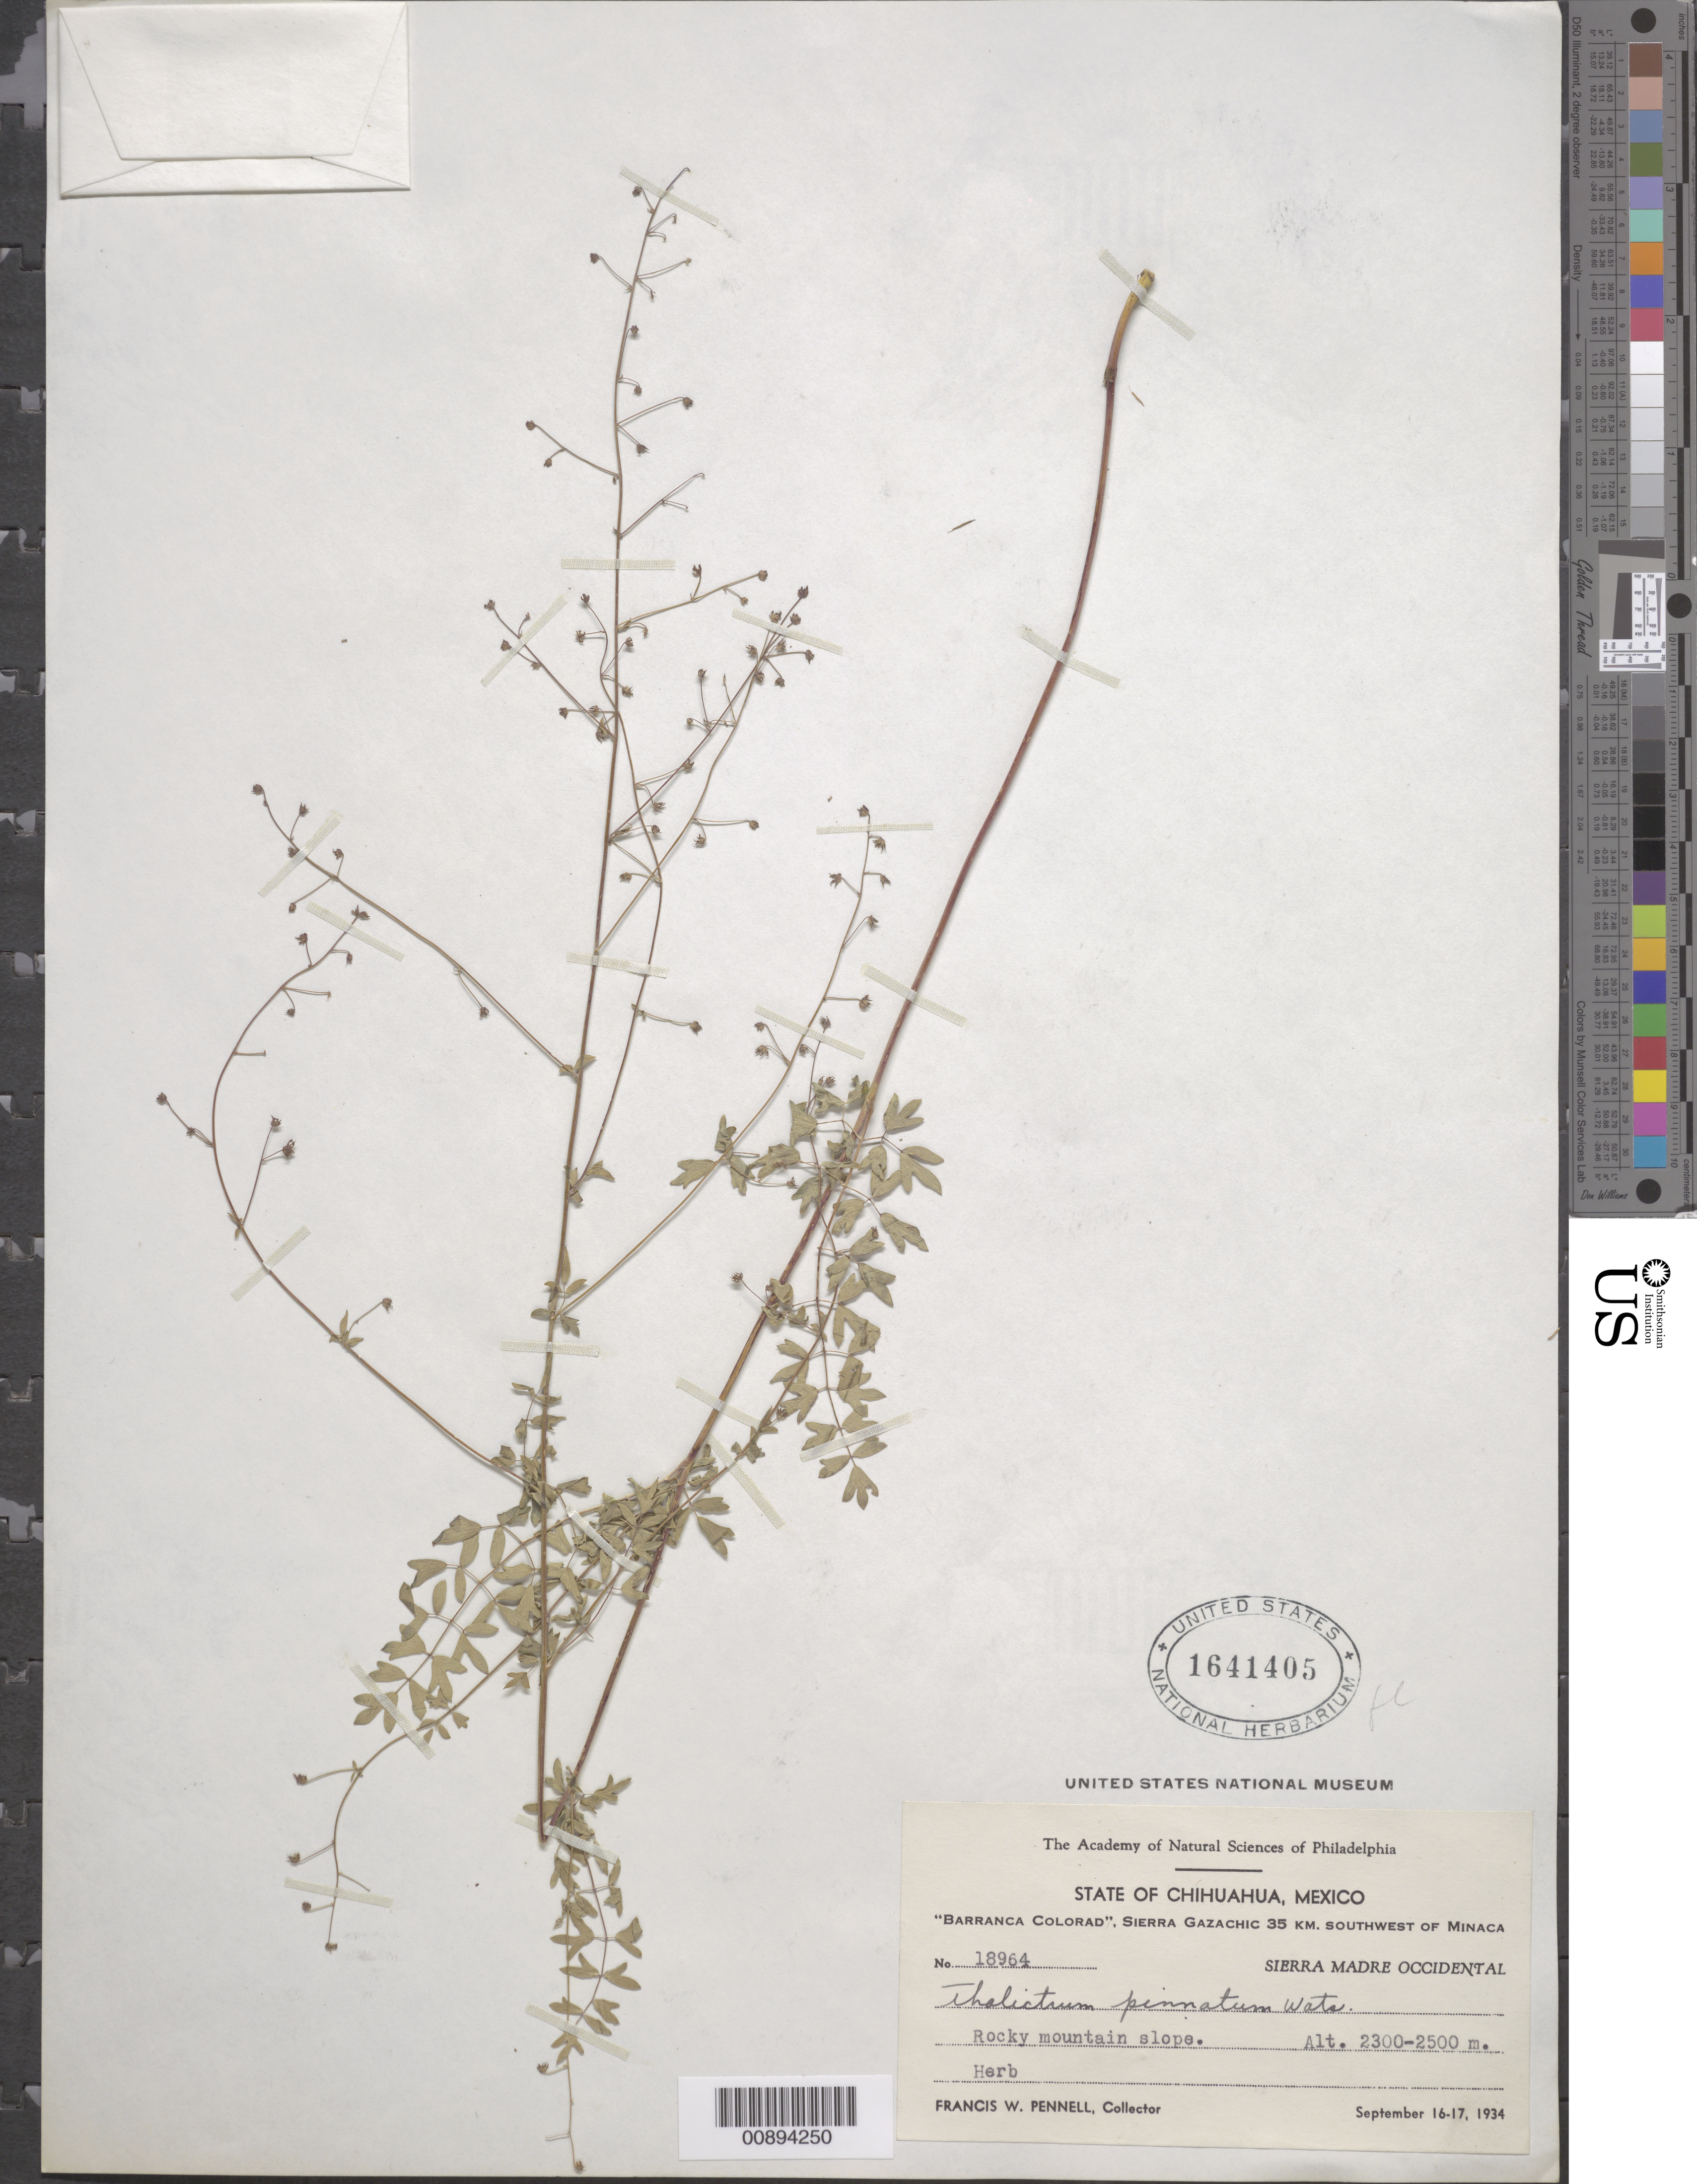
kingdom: Plantae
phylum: Tracheophyta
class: Magnoliopsida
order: Ranunculales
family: Ranunculaceae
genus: Thalictrum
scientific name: Thalictrum pinnatum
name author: S. Watson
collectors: F. W. Pennell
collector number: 18964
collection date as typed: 16 Sep 1934 to 17 Sep 1934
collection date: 1934-09-16/1934-09-17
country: Mexico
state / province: Chihuahua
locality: Barranca Colorad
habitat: Rocky mountain slope.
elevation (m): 2500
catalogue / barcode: US 1641405